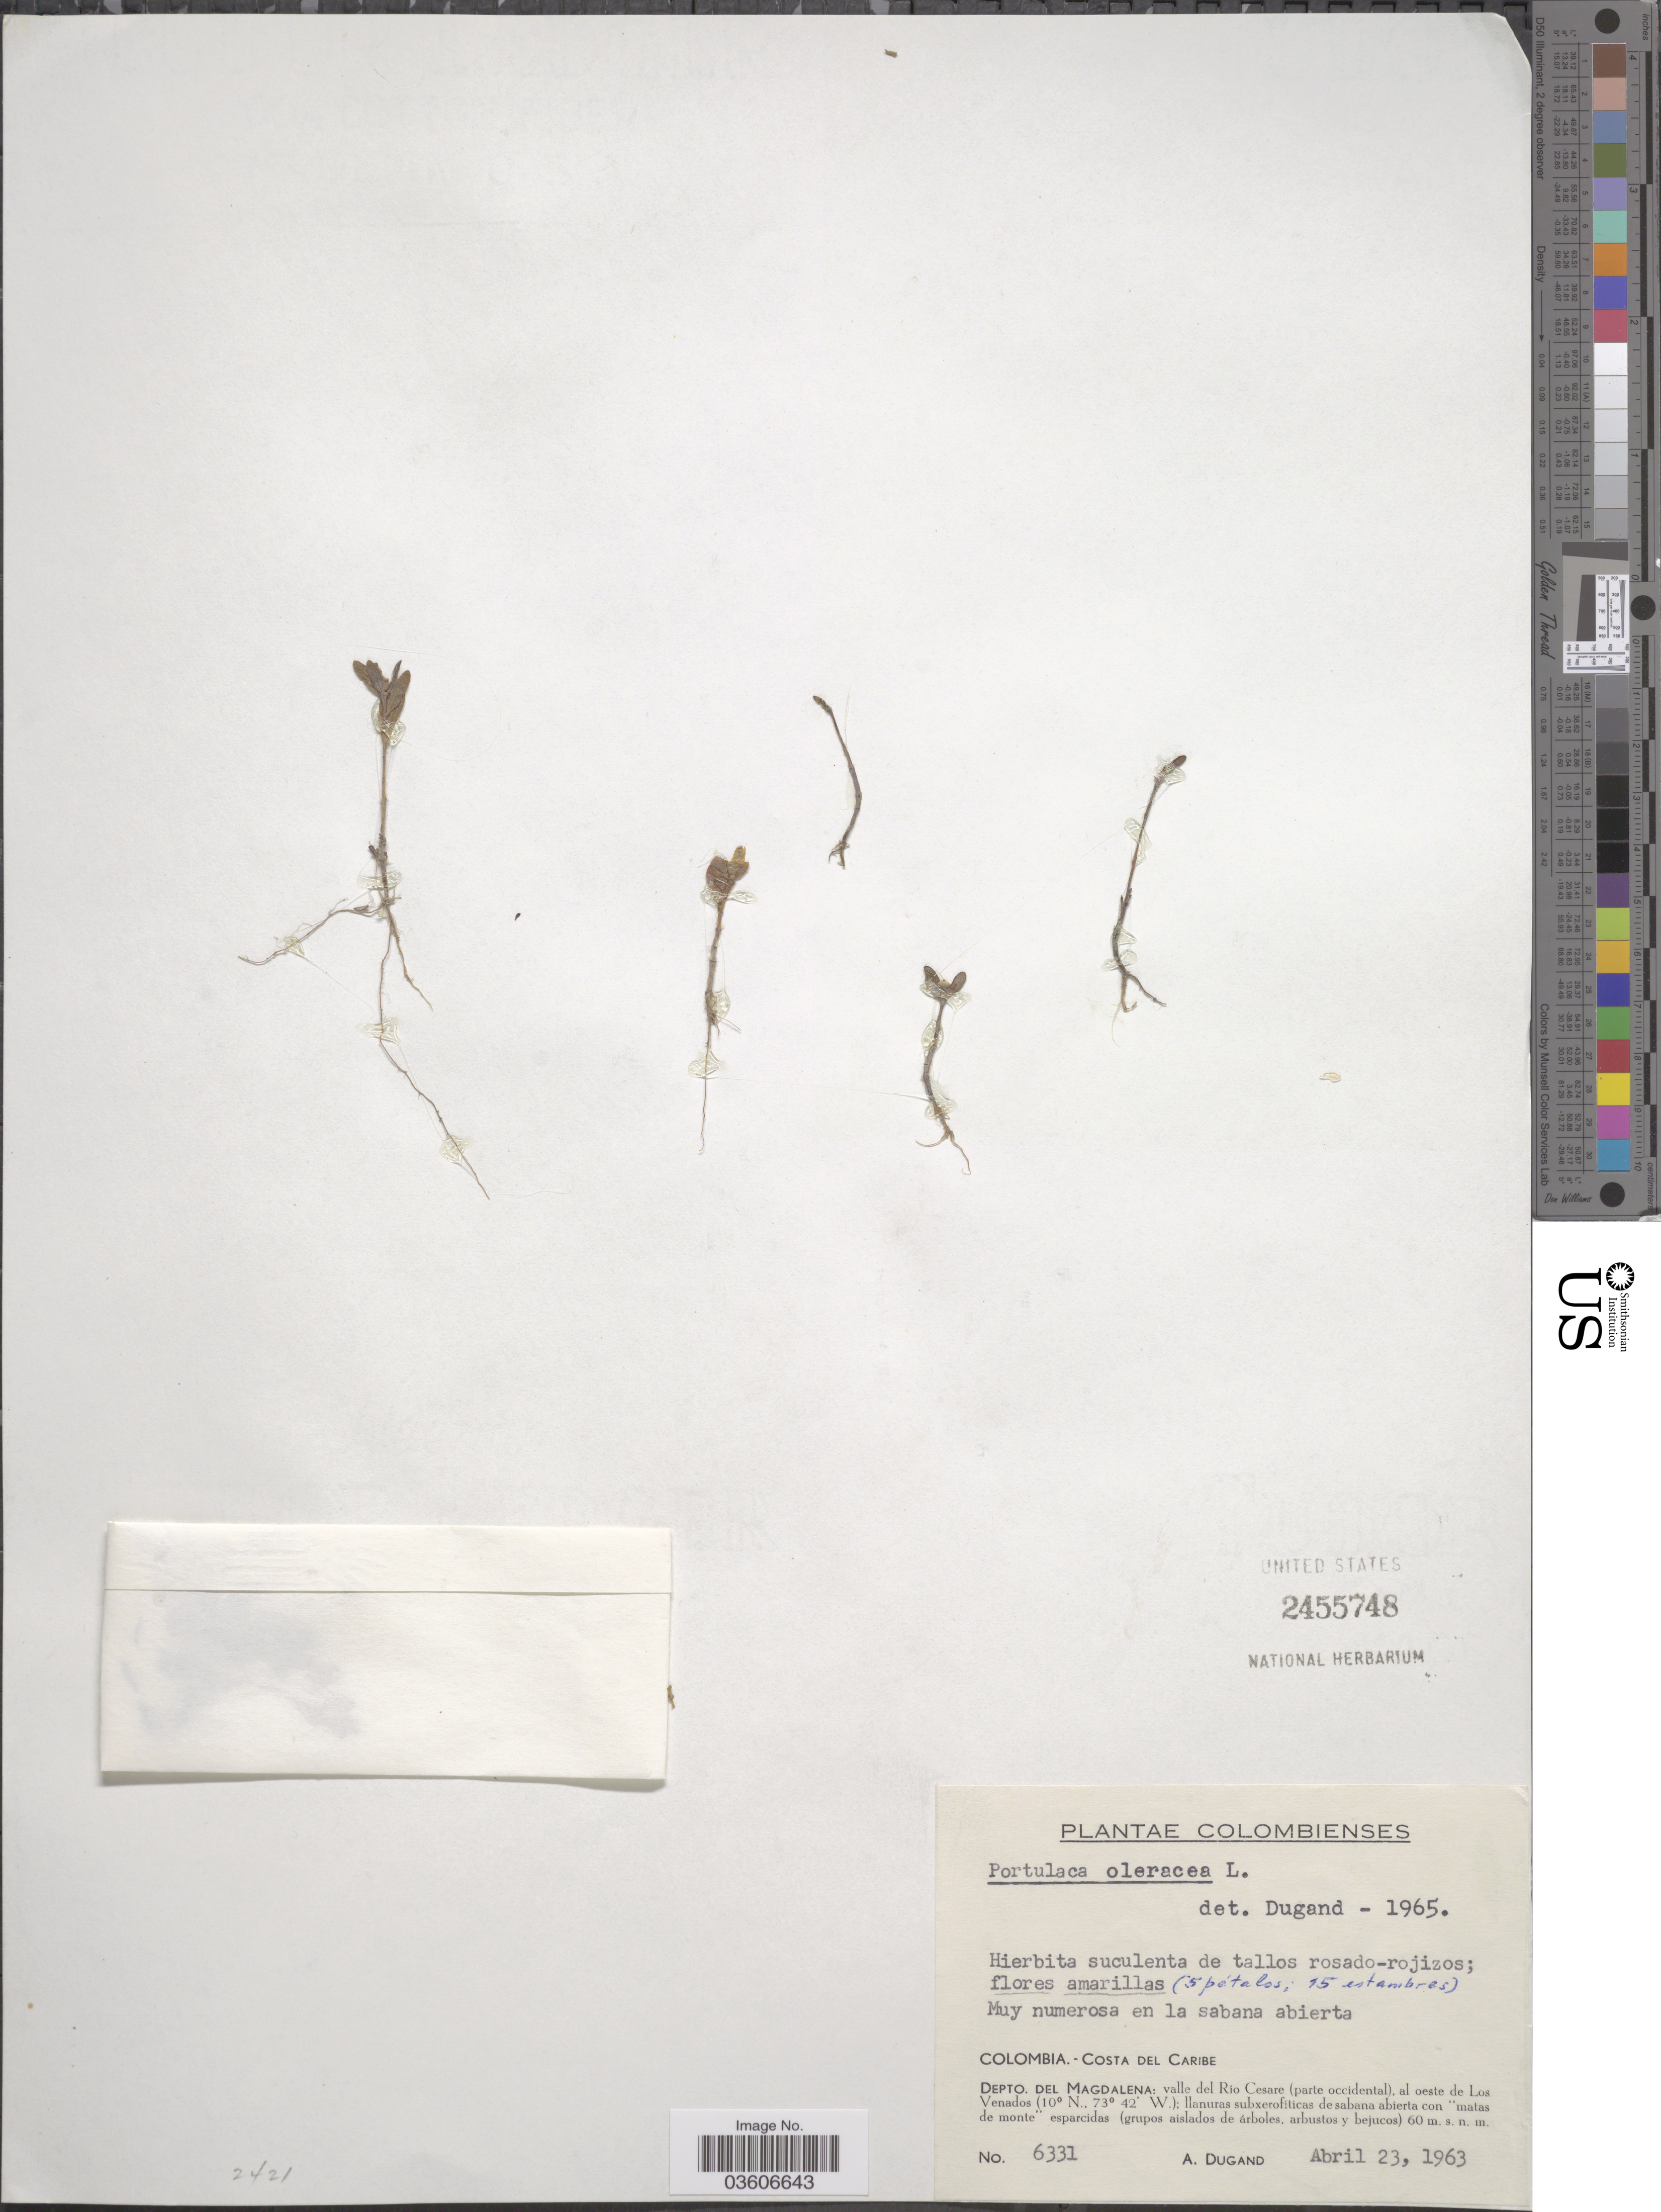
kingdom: Plantae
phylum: Tracheophyta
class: Magnoliopsida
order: Caryophyllales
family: Portulacaceae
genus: Portulaca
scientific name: Portulaca oleracea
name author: L.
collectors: A. Dugand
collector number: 6331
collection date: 1963-04-23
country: Colombia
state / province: Magdalena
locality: Costa del Caribe. Depto. del Magdalena: valle del Río Cesare (parte occidental), al oeste de Los Venados.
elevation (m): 60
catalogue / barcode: US 2455748